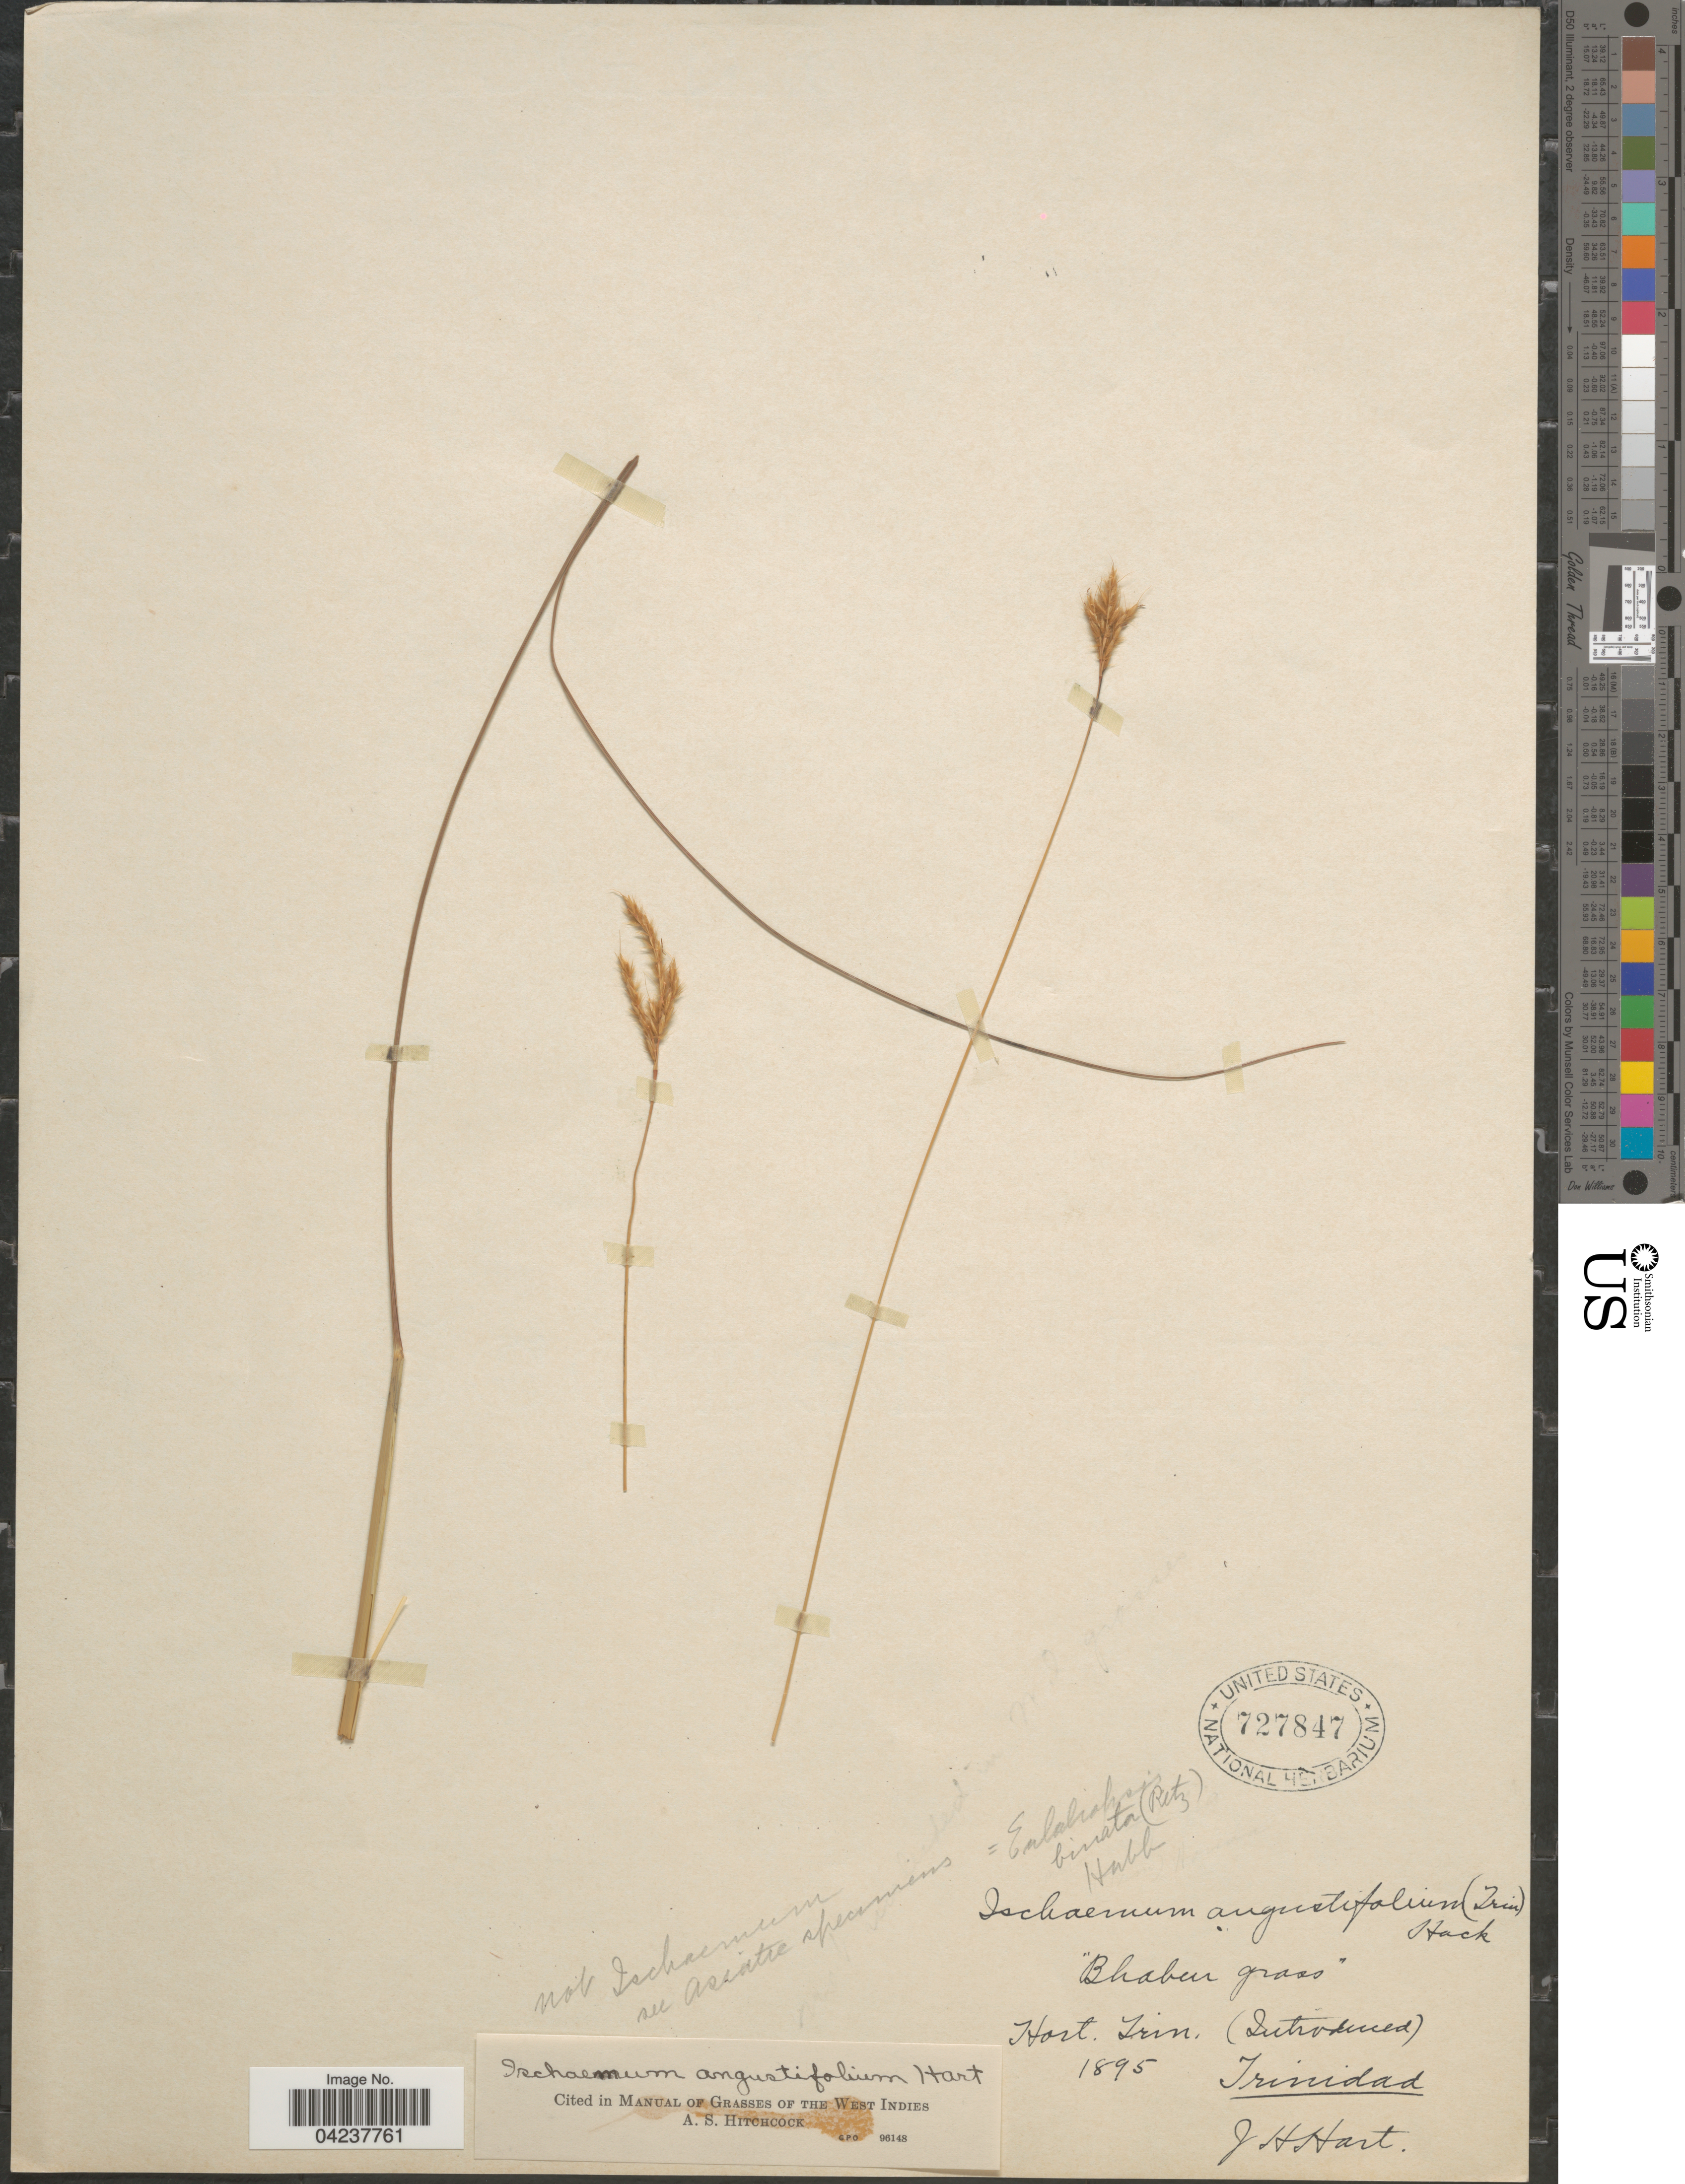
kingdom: Plantae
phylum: Tracheophyta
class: Liliopsida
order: Poales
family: Poaceae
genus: Eulaliopsis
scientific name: Eulaliopsis binata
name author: (Retz.) C. E. Hubb.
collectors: J. H. Hart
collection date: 1895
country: Trinidad and Tobago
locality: Trinidad.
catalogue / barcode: US 727847